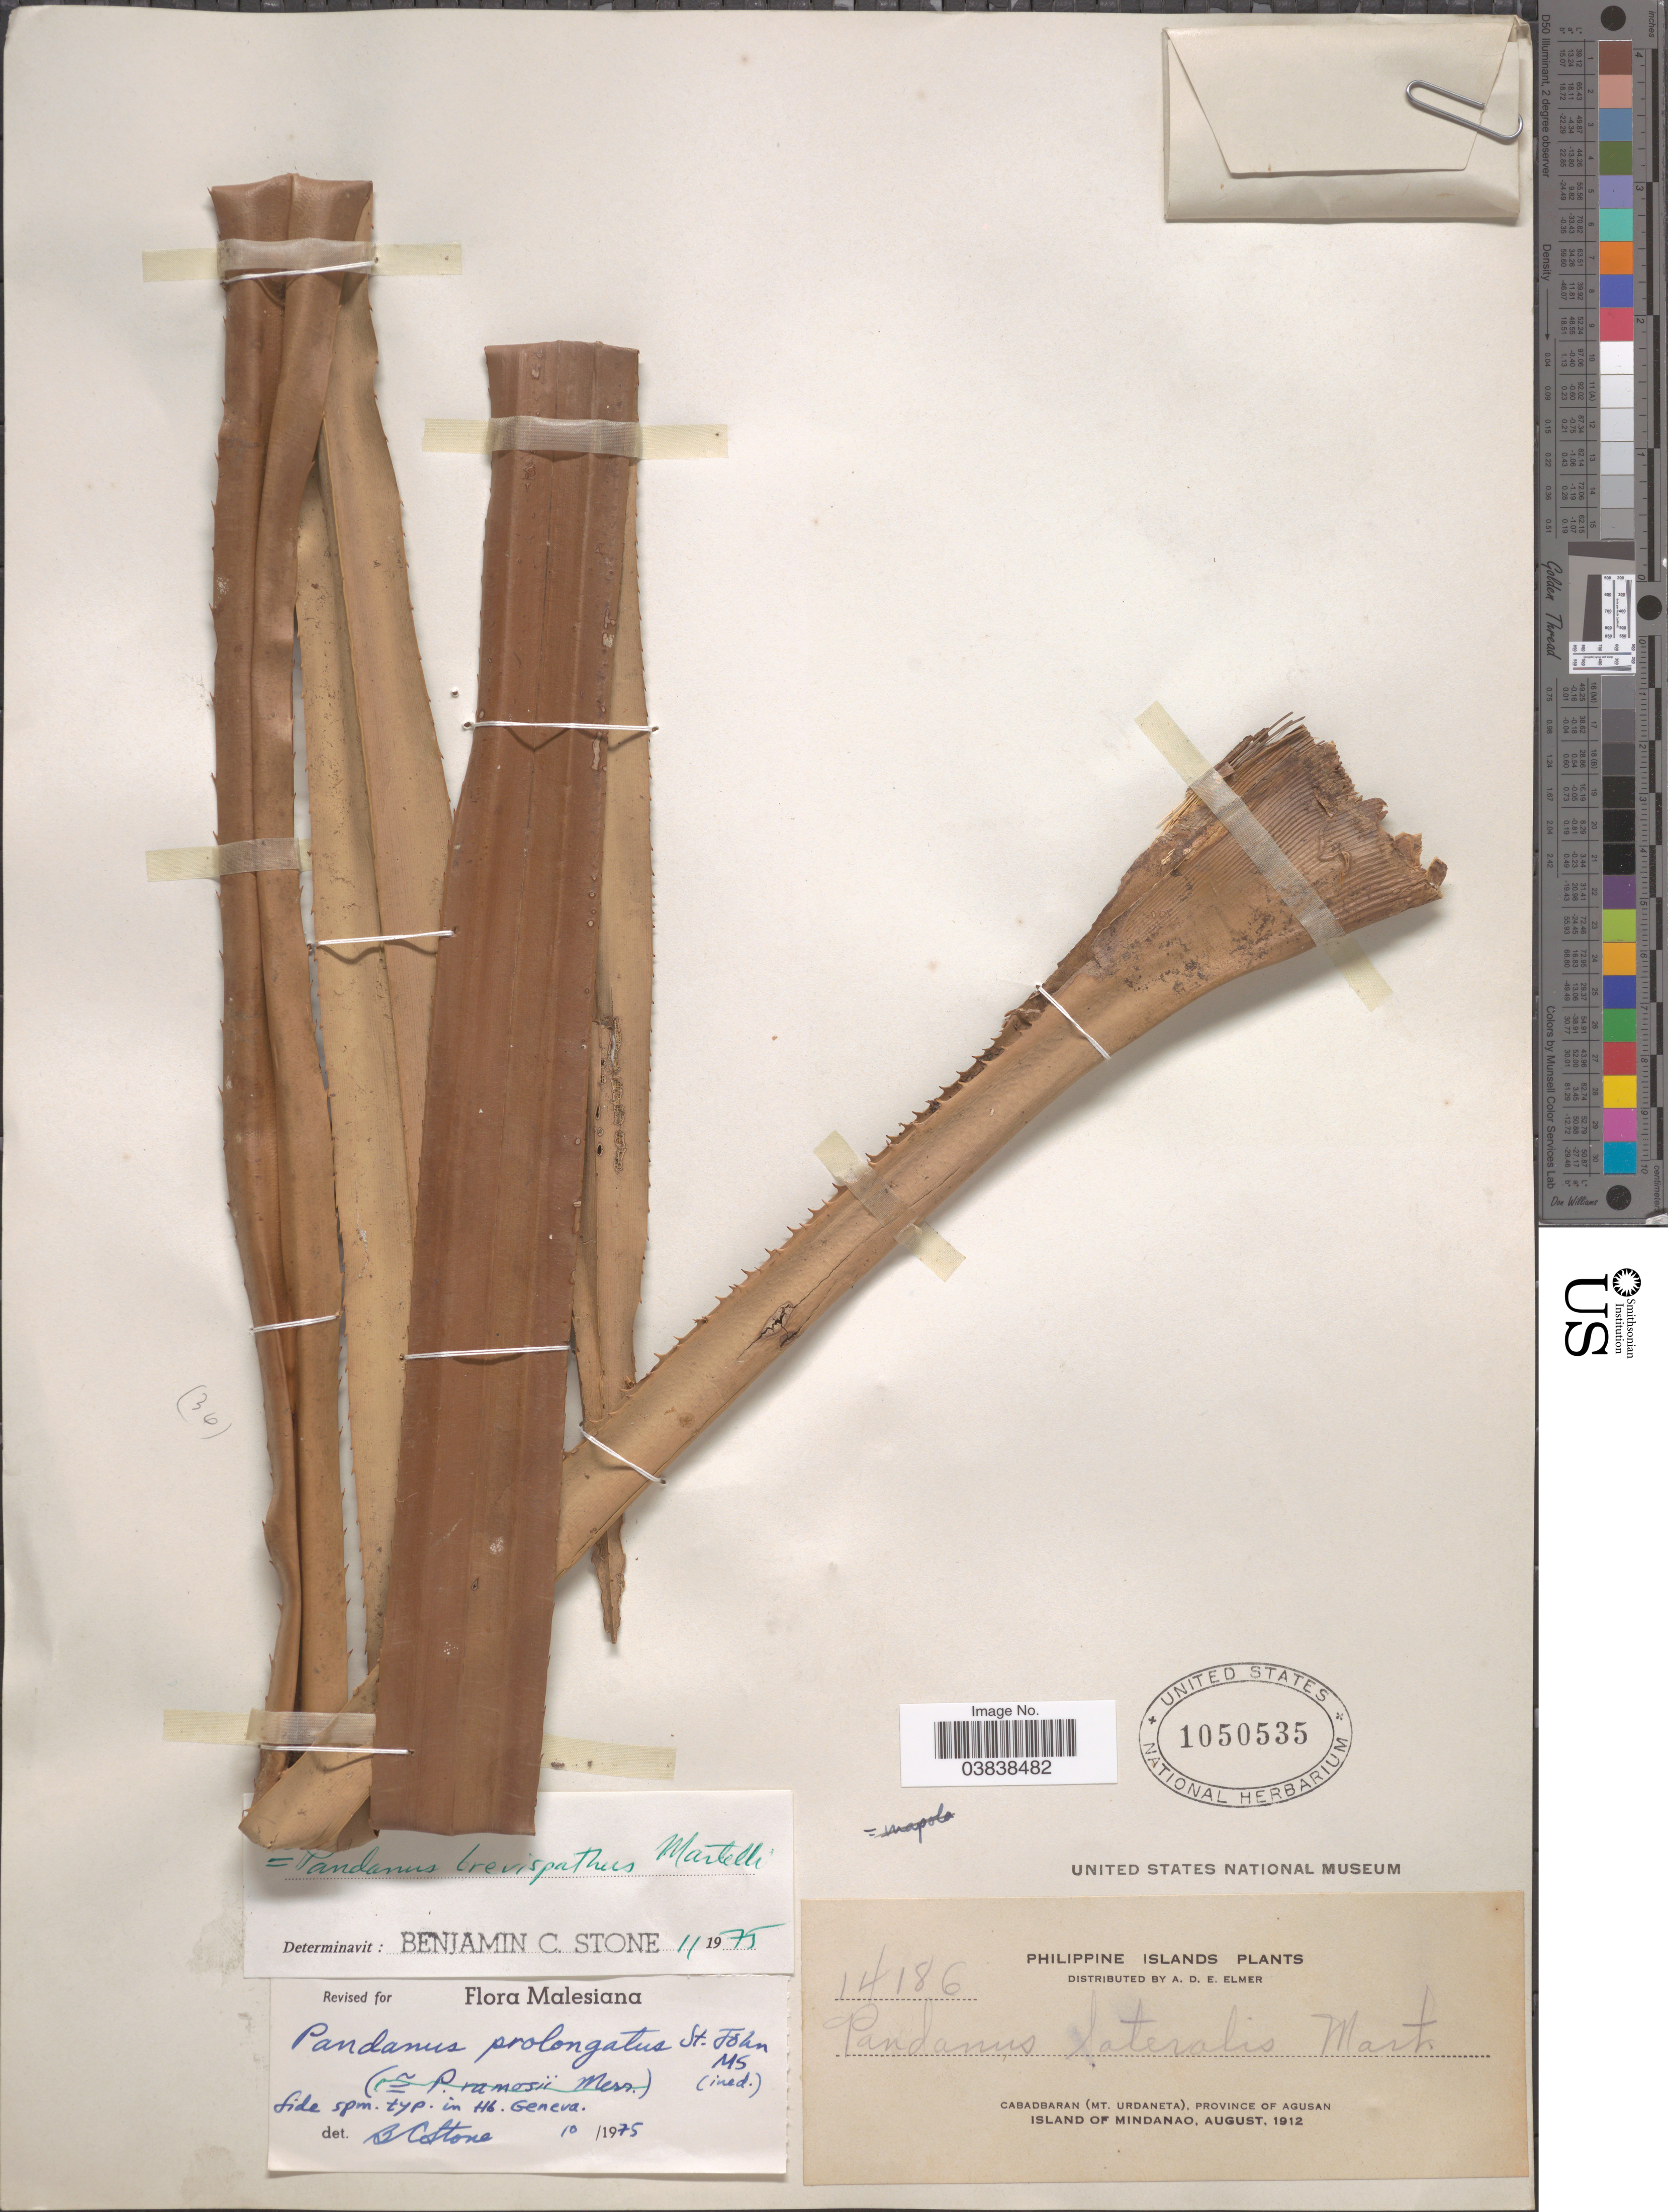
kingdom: Plantae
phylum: Tracheophyta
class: Liliopsida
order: Pandanales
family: Pandanaceae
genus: Pandanus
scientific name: Pandanus brevispathus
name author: Martelli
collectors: A. D. E. Elmer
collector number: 14186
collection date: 1912-08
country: Philippines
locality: Cabadbaran (Mt. Urdaneta), Province of Agusan. Island of Mindanao.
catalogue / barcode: US 1050535